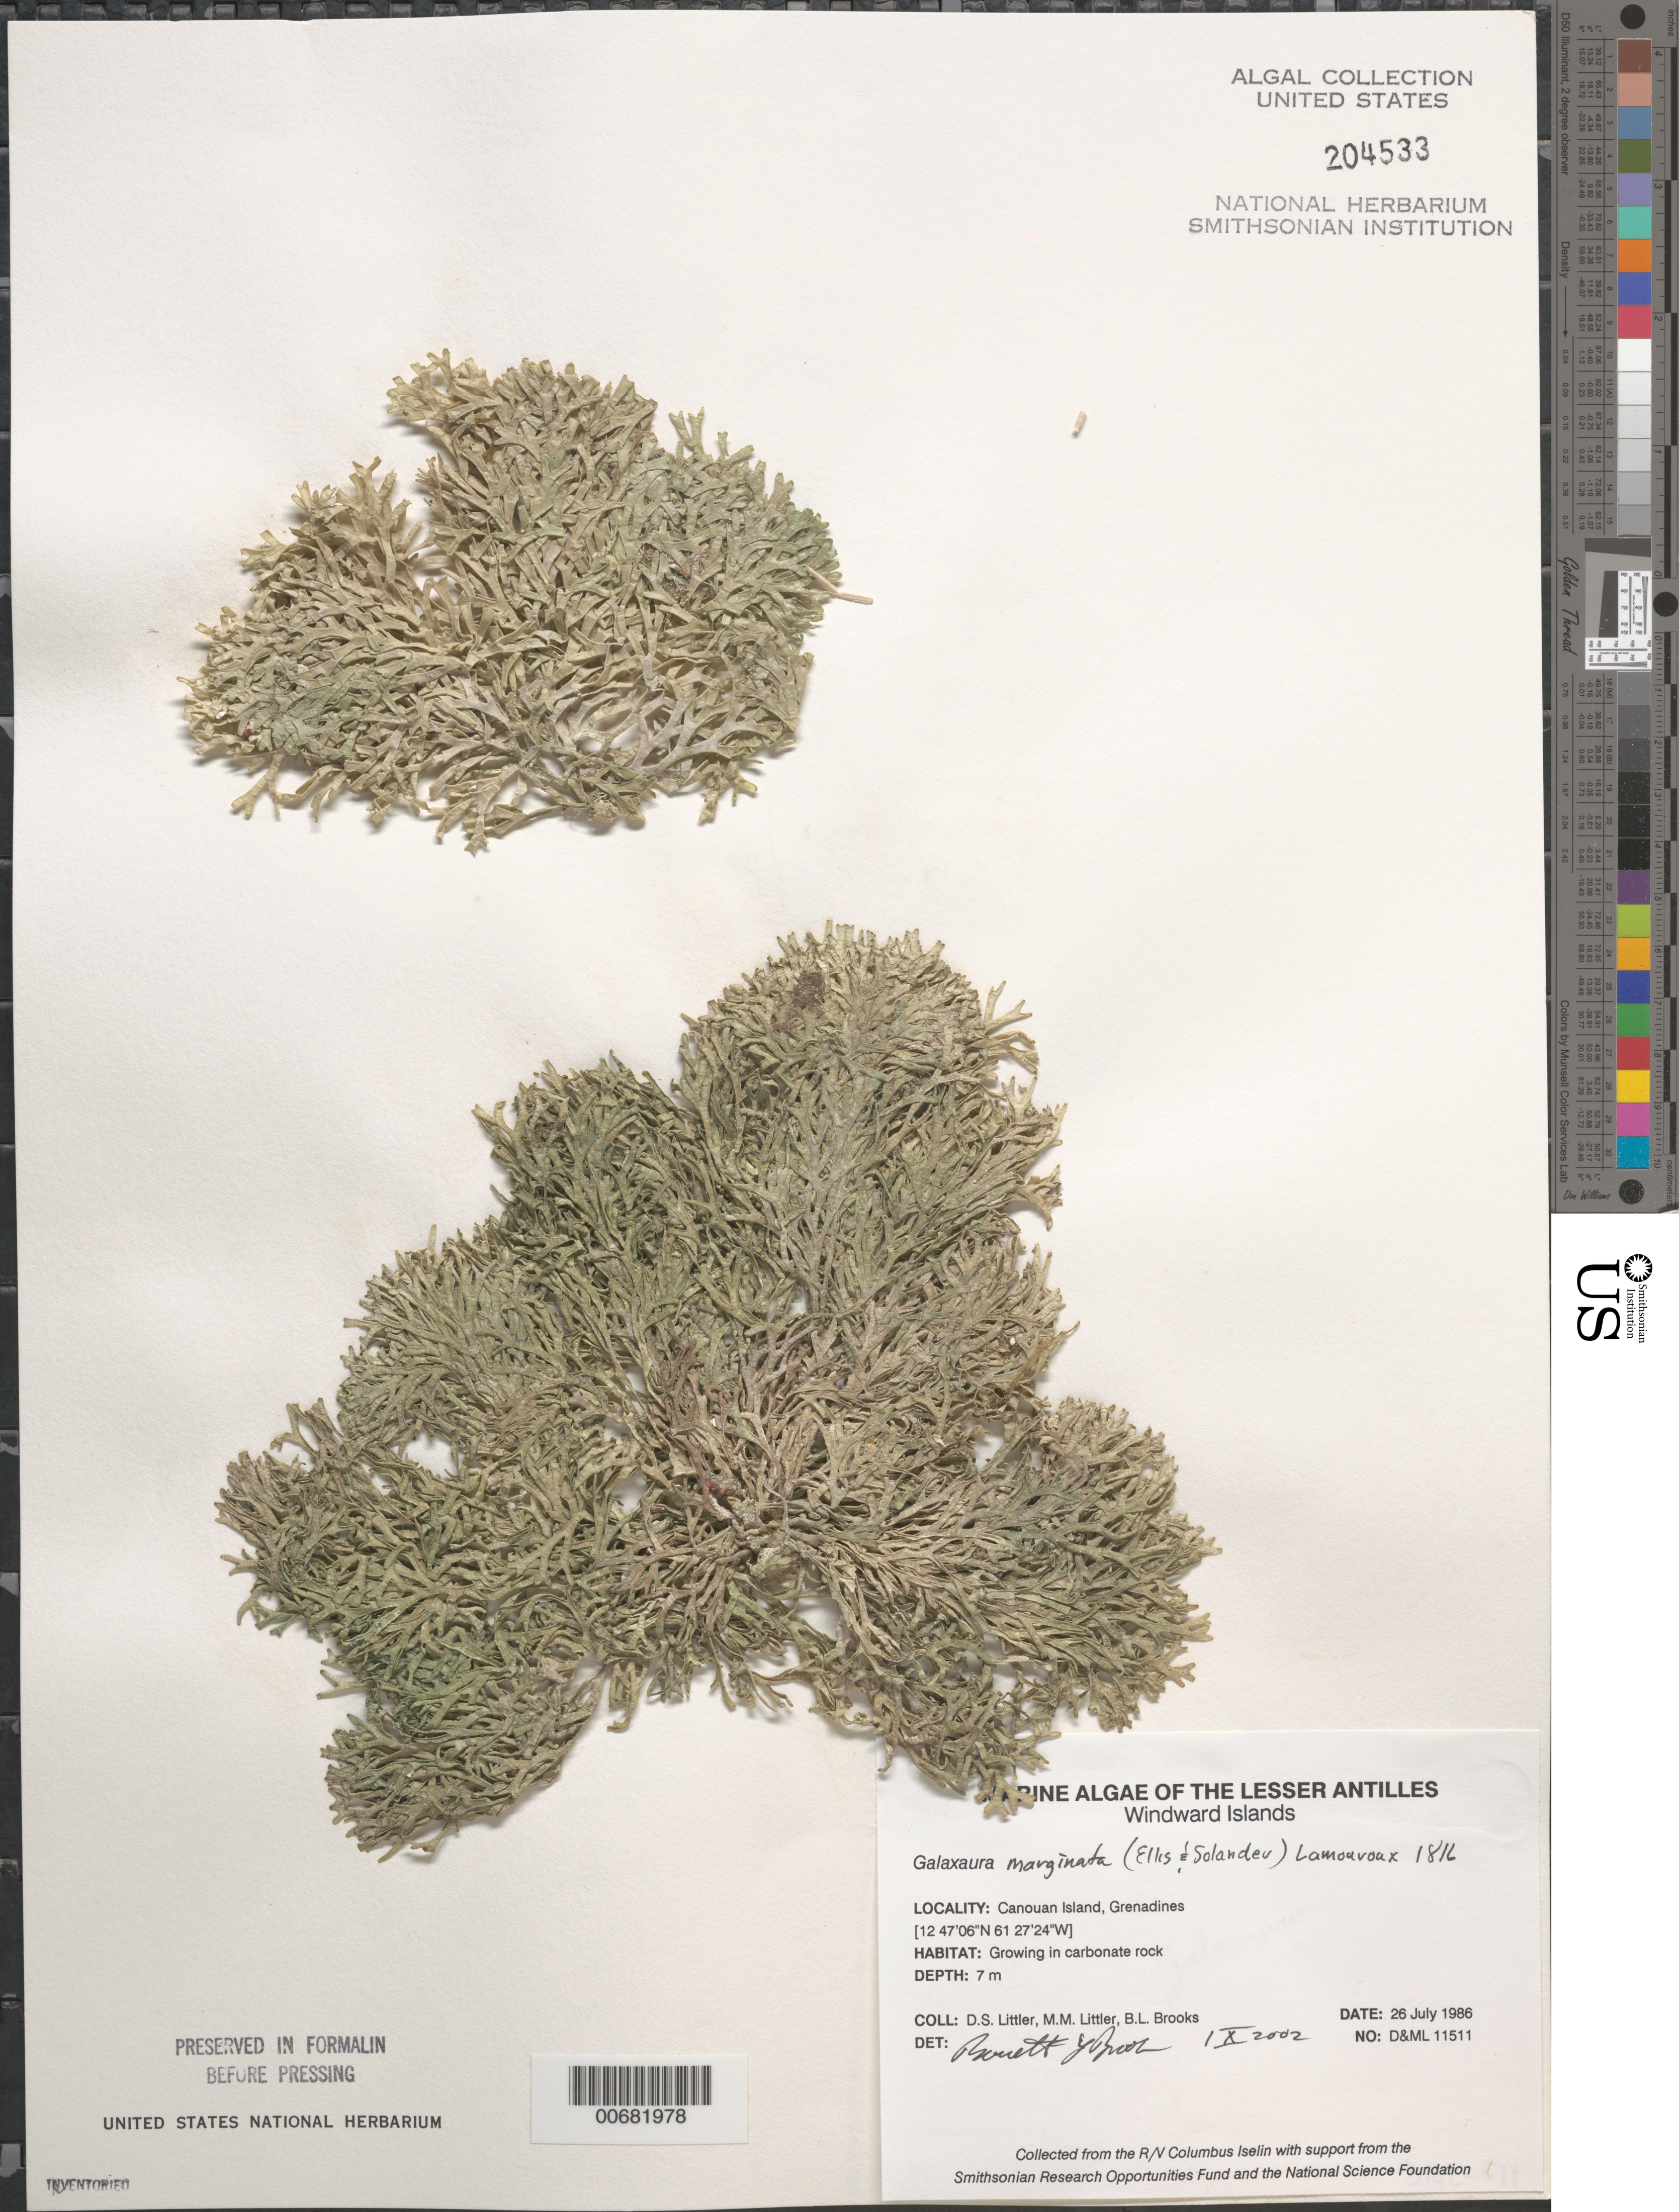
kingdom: Plantae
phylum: Rhodophyta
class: Florideophyceae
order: Nemaliales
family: Galaxauraceae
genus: Galaxaura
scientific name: Galaxaura marginata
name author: (J. Ellis & Sol.) J.V.Lamouroux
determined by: Brooks, B. L., (BOT), Smithsonian Institution - National Museum of Natural History (UNITED STATES)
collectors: D. S. Littler, M. M. Littler & B. Brooks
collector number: D&ML 11511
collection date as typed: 26 Jul 1986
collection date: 1986-07-26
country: St. Vincent - Grenadines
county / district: Grenadines Parish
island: Canouan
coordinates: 12 47' 06" N, 61 27' 24" W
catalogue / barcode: US 204533